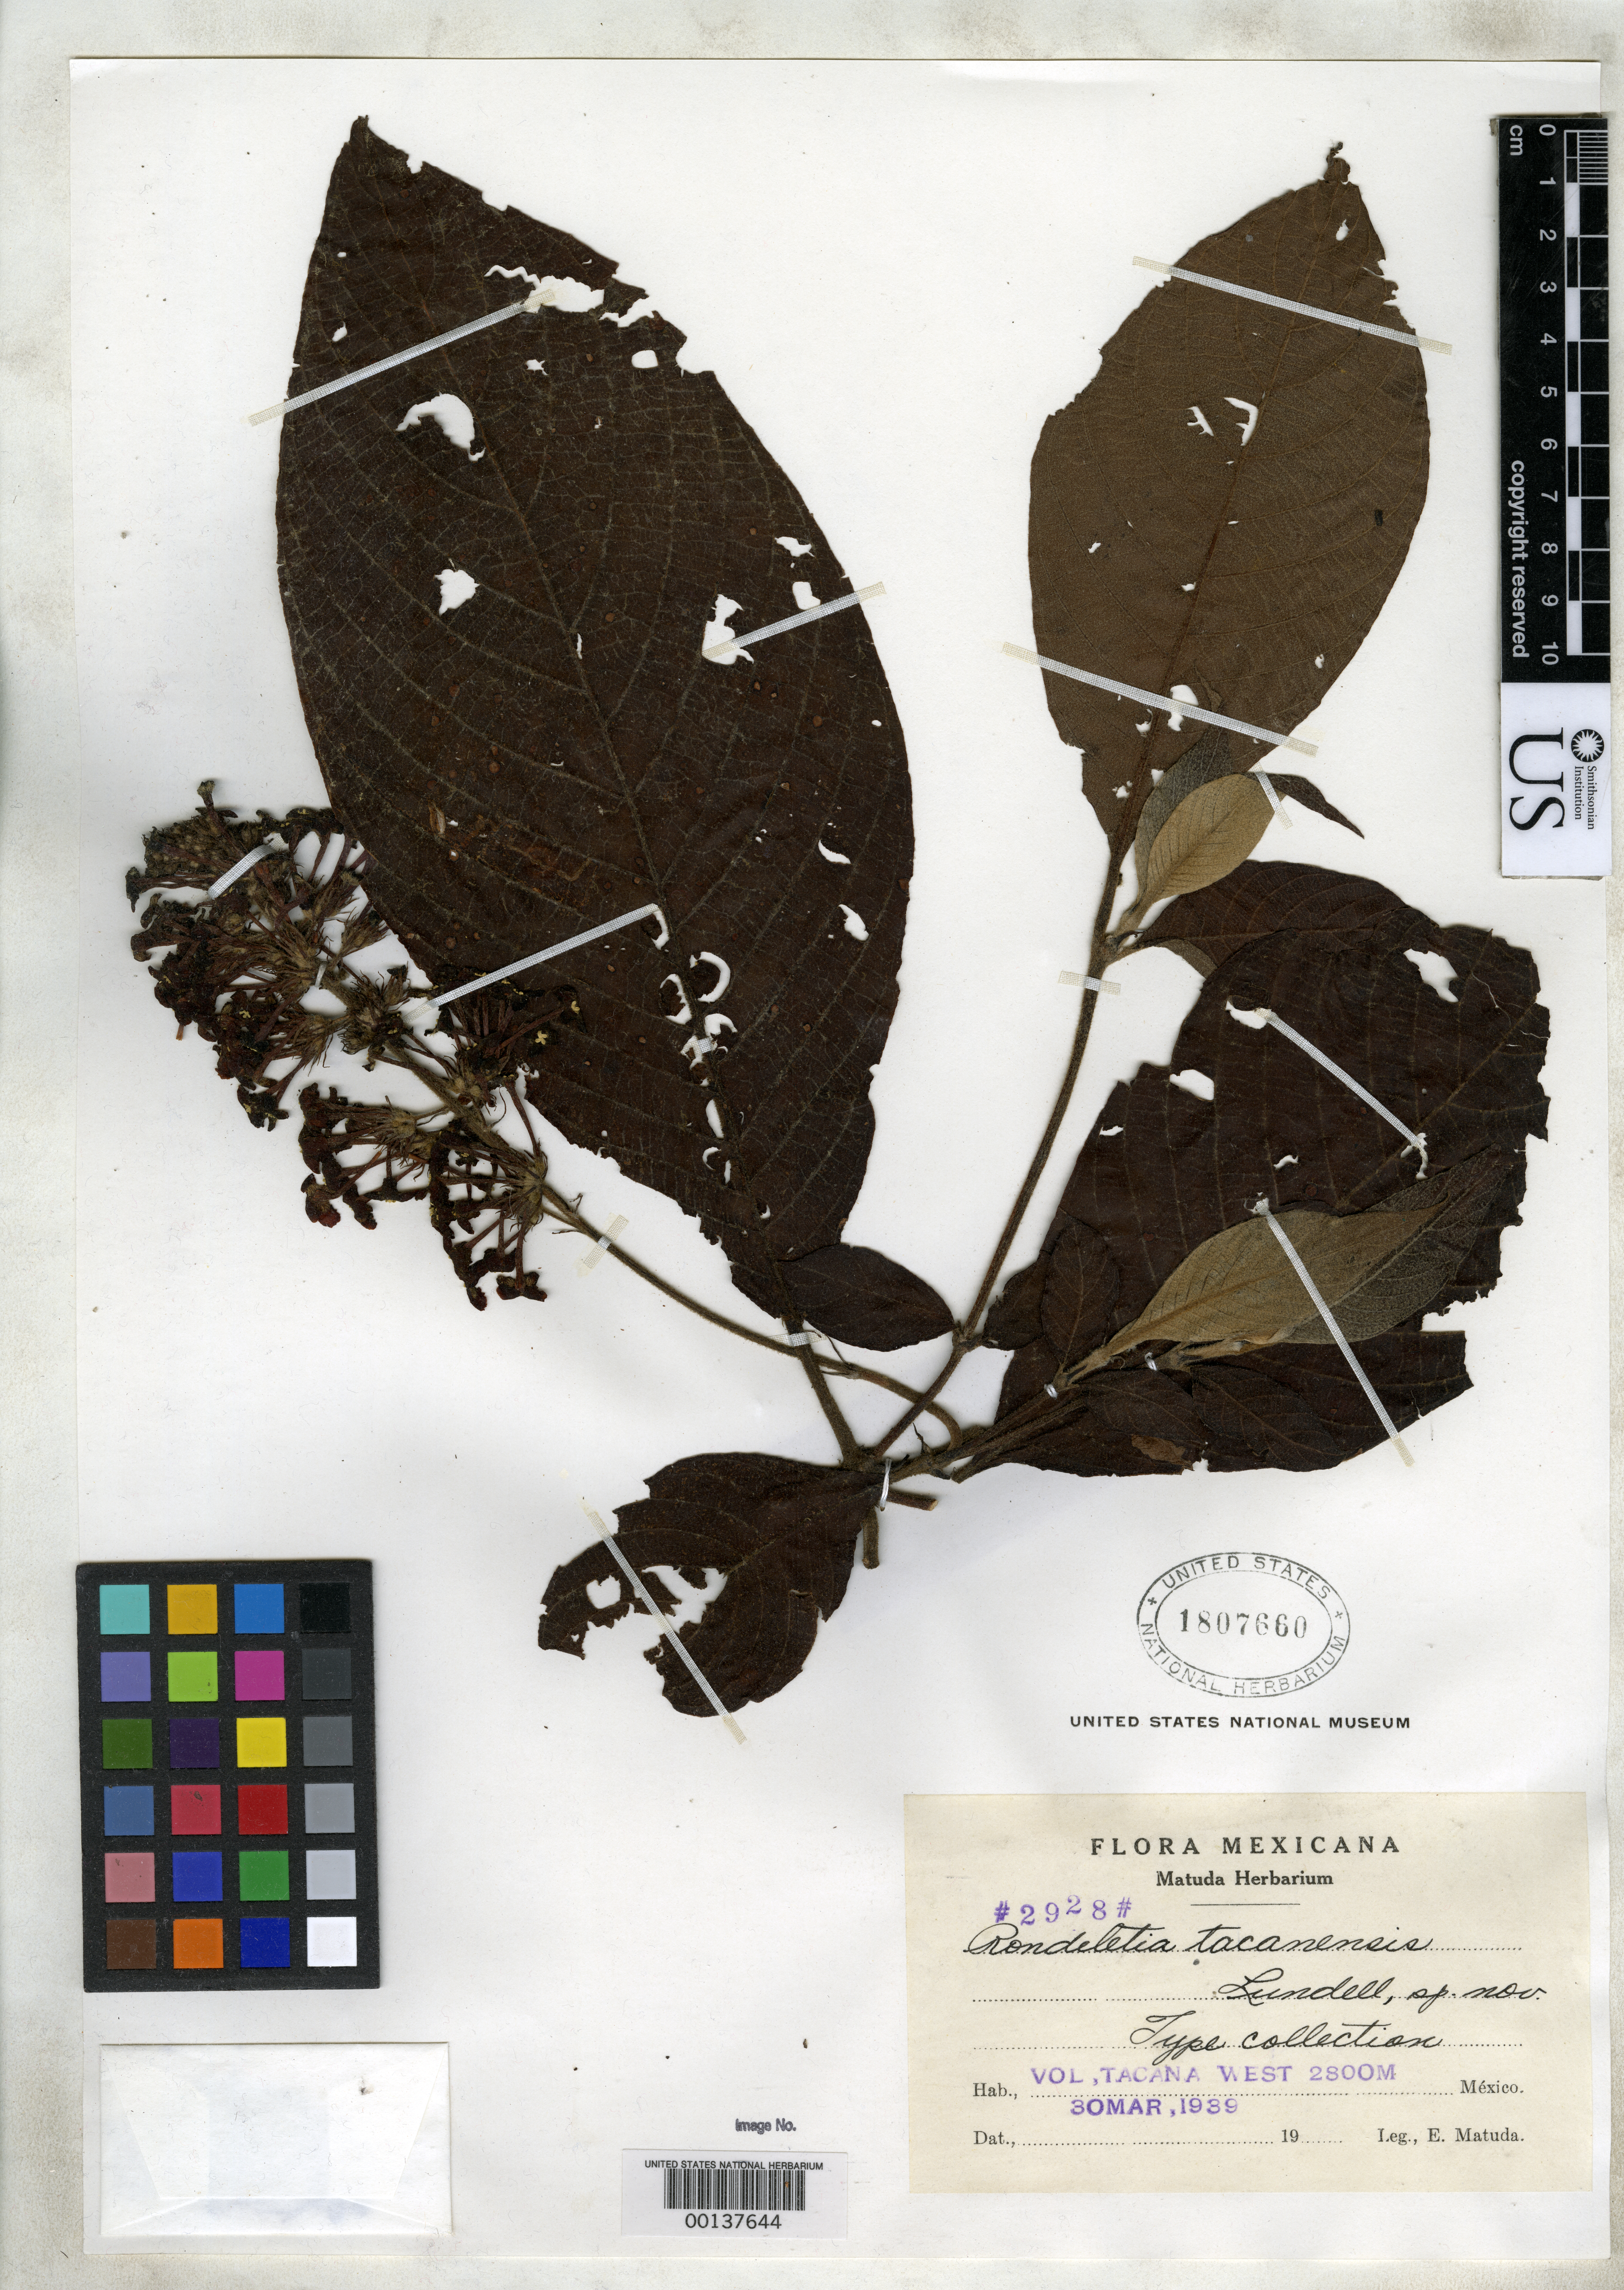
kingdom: Plantae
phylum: Tracheophyta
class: Magnoliopsida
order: Gentianales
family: Rubiaceae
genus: Rondeletia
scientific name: Rondeletia tacanensis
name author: Lundell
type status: Isotype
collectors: E. Matuda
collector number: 2928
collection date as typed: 30 Mar 1939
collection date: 1939-03-30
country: Mexico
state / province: Chiapas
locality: Volcan Tacana.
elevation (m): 2800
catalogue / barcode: US 1807660